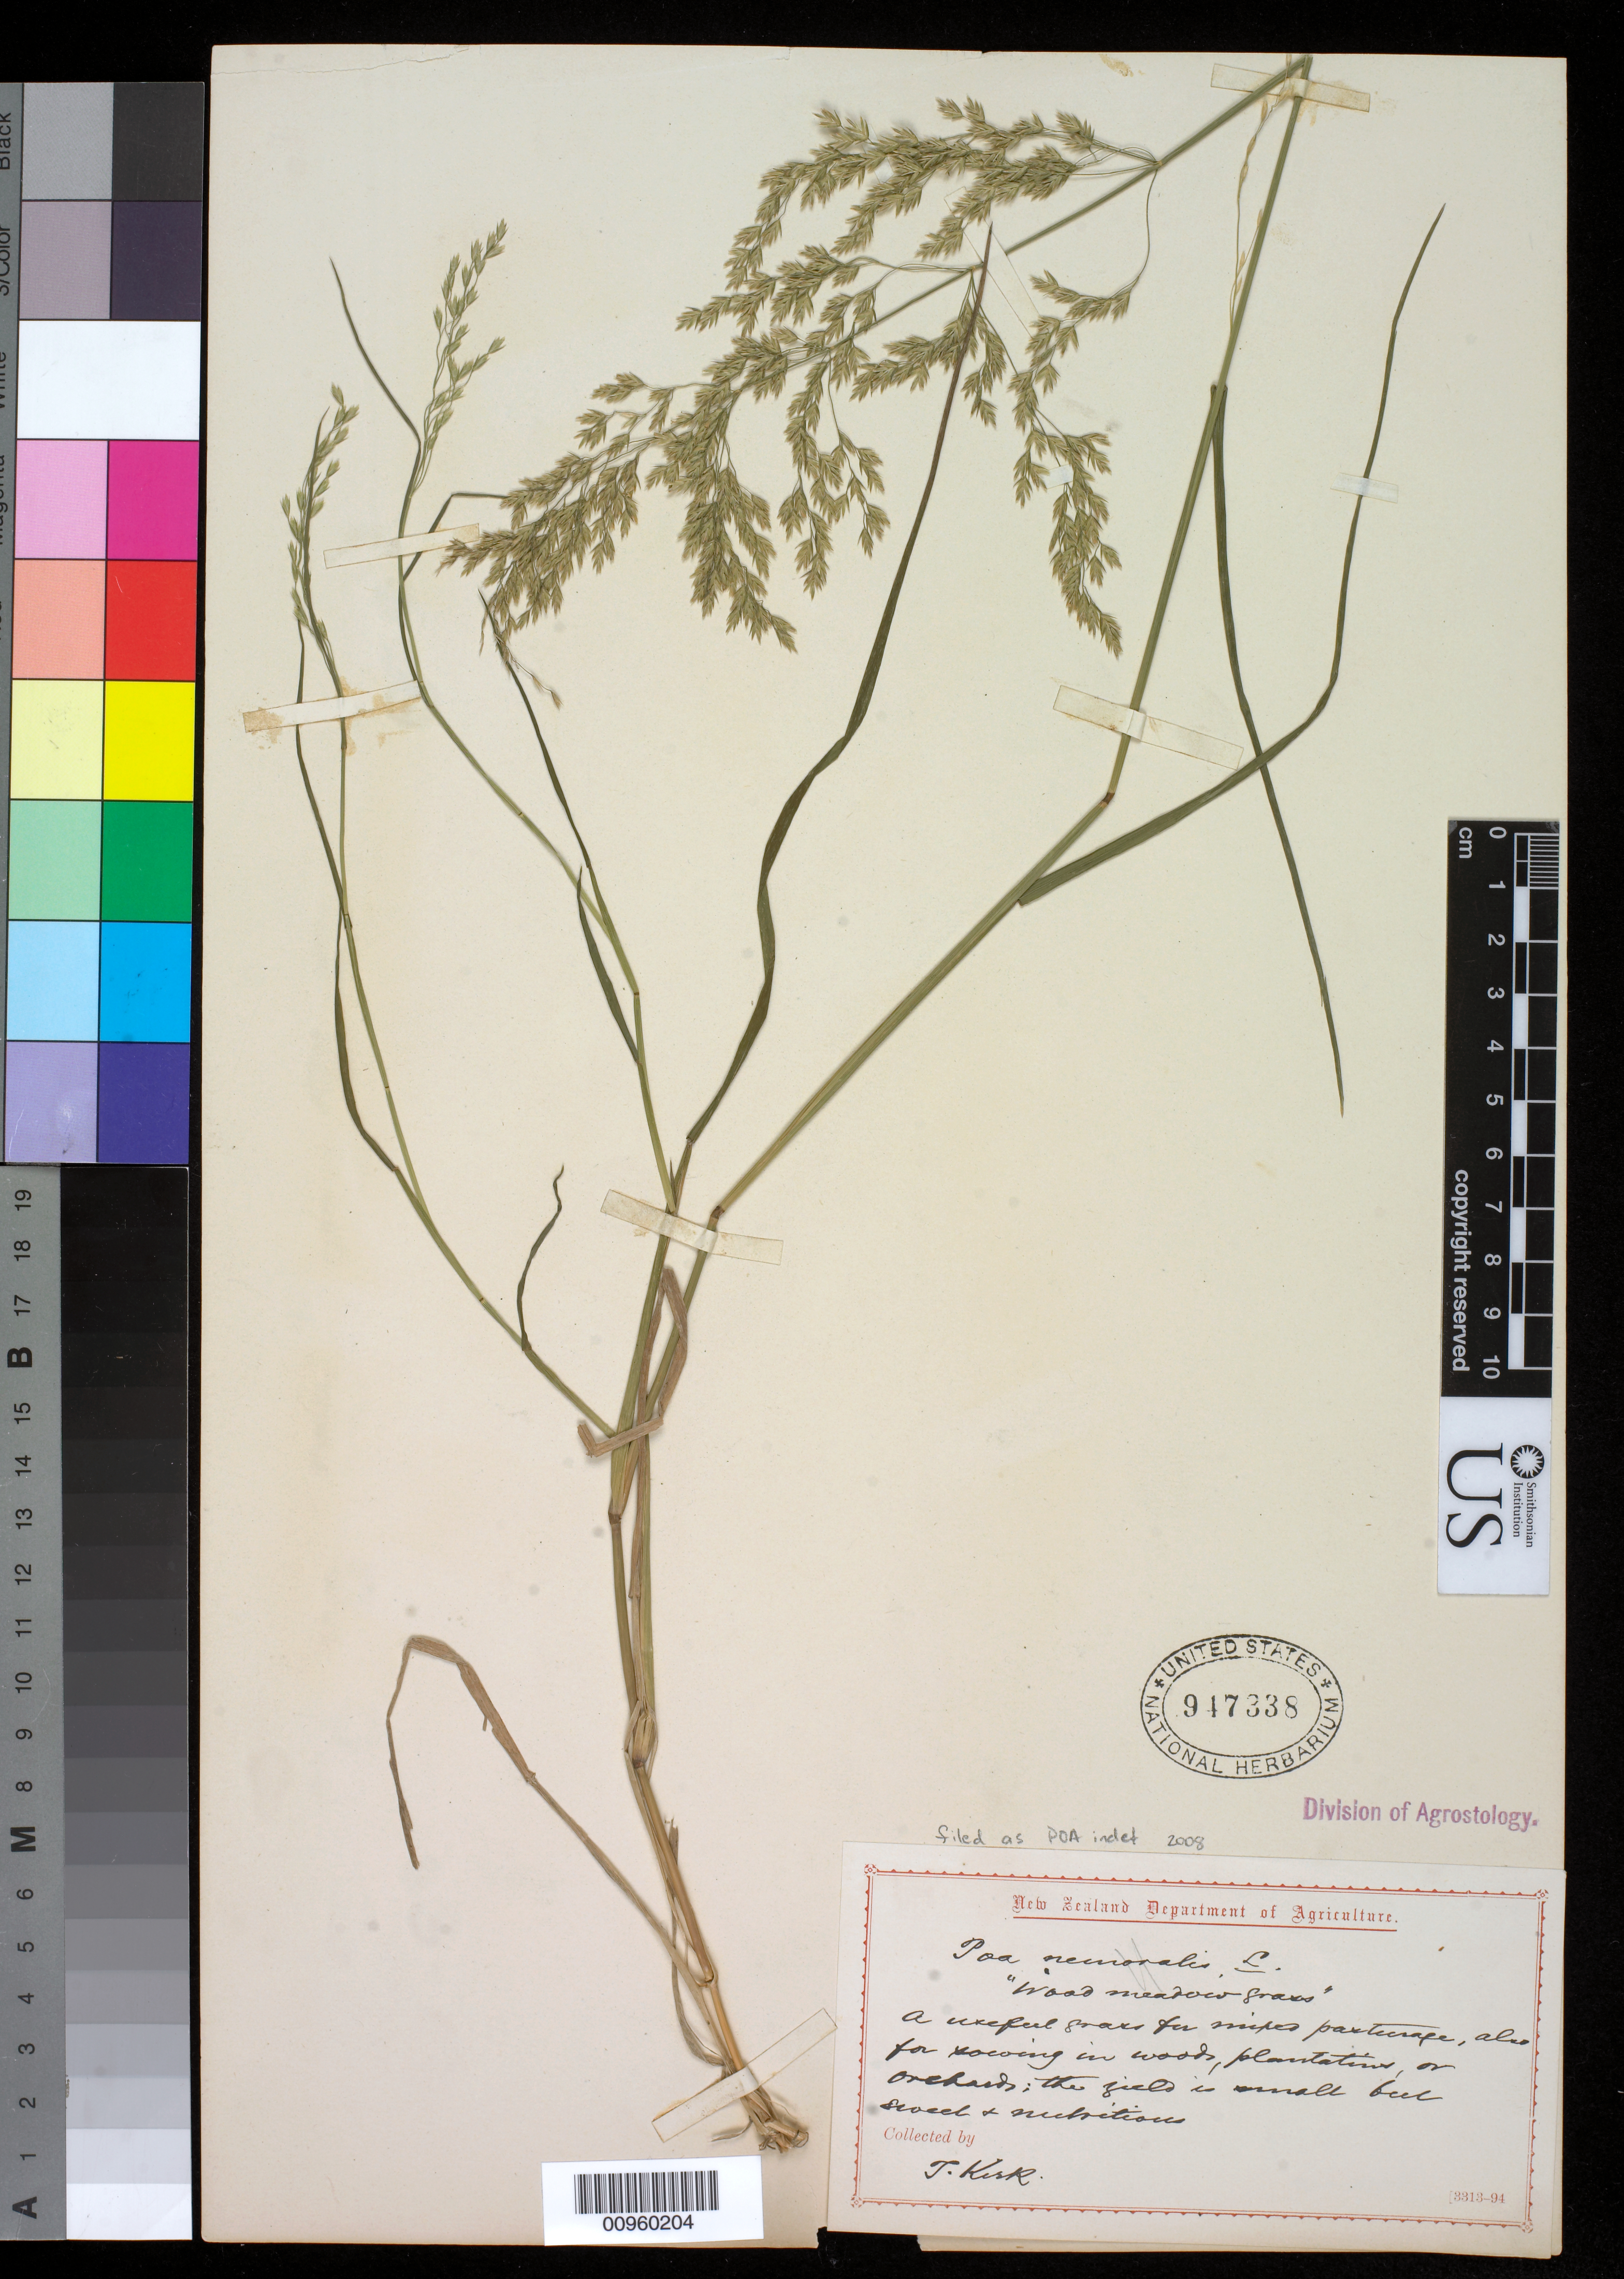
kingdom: Plantae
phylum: Tracheophyta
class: Liliopsida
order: Poales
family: Poaceae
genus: Poa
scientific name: Poa sp.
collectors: T. Kirk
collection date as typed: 1828 to -- --- 1898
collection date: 1828/1898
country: New Zealand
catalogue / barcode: US 947338